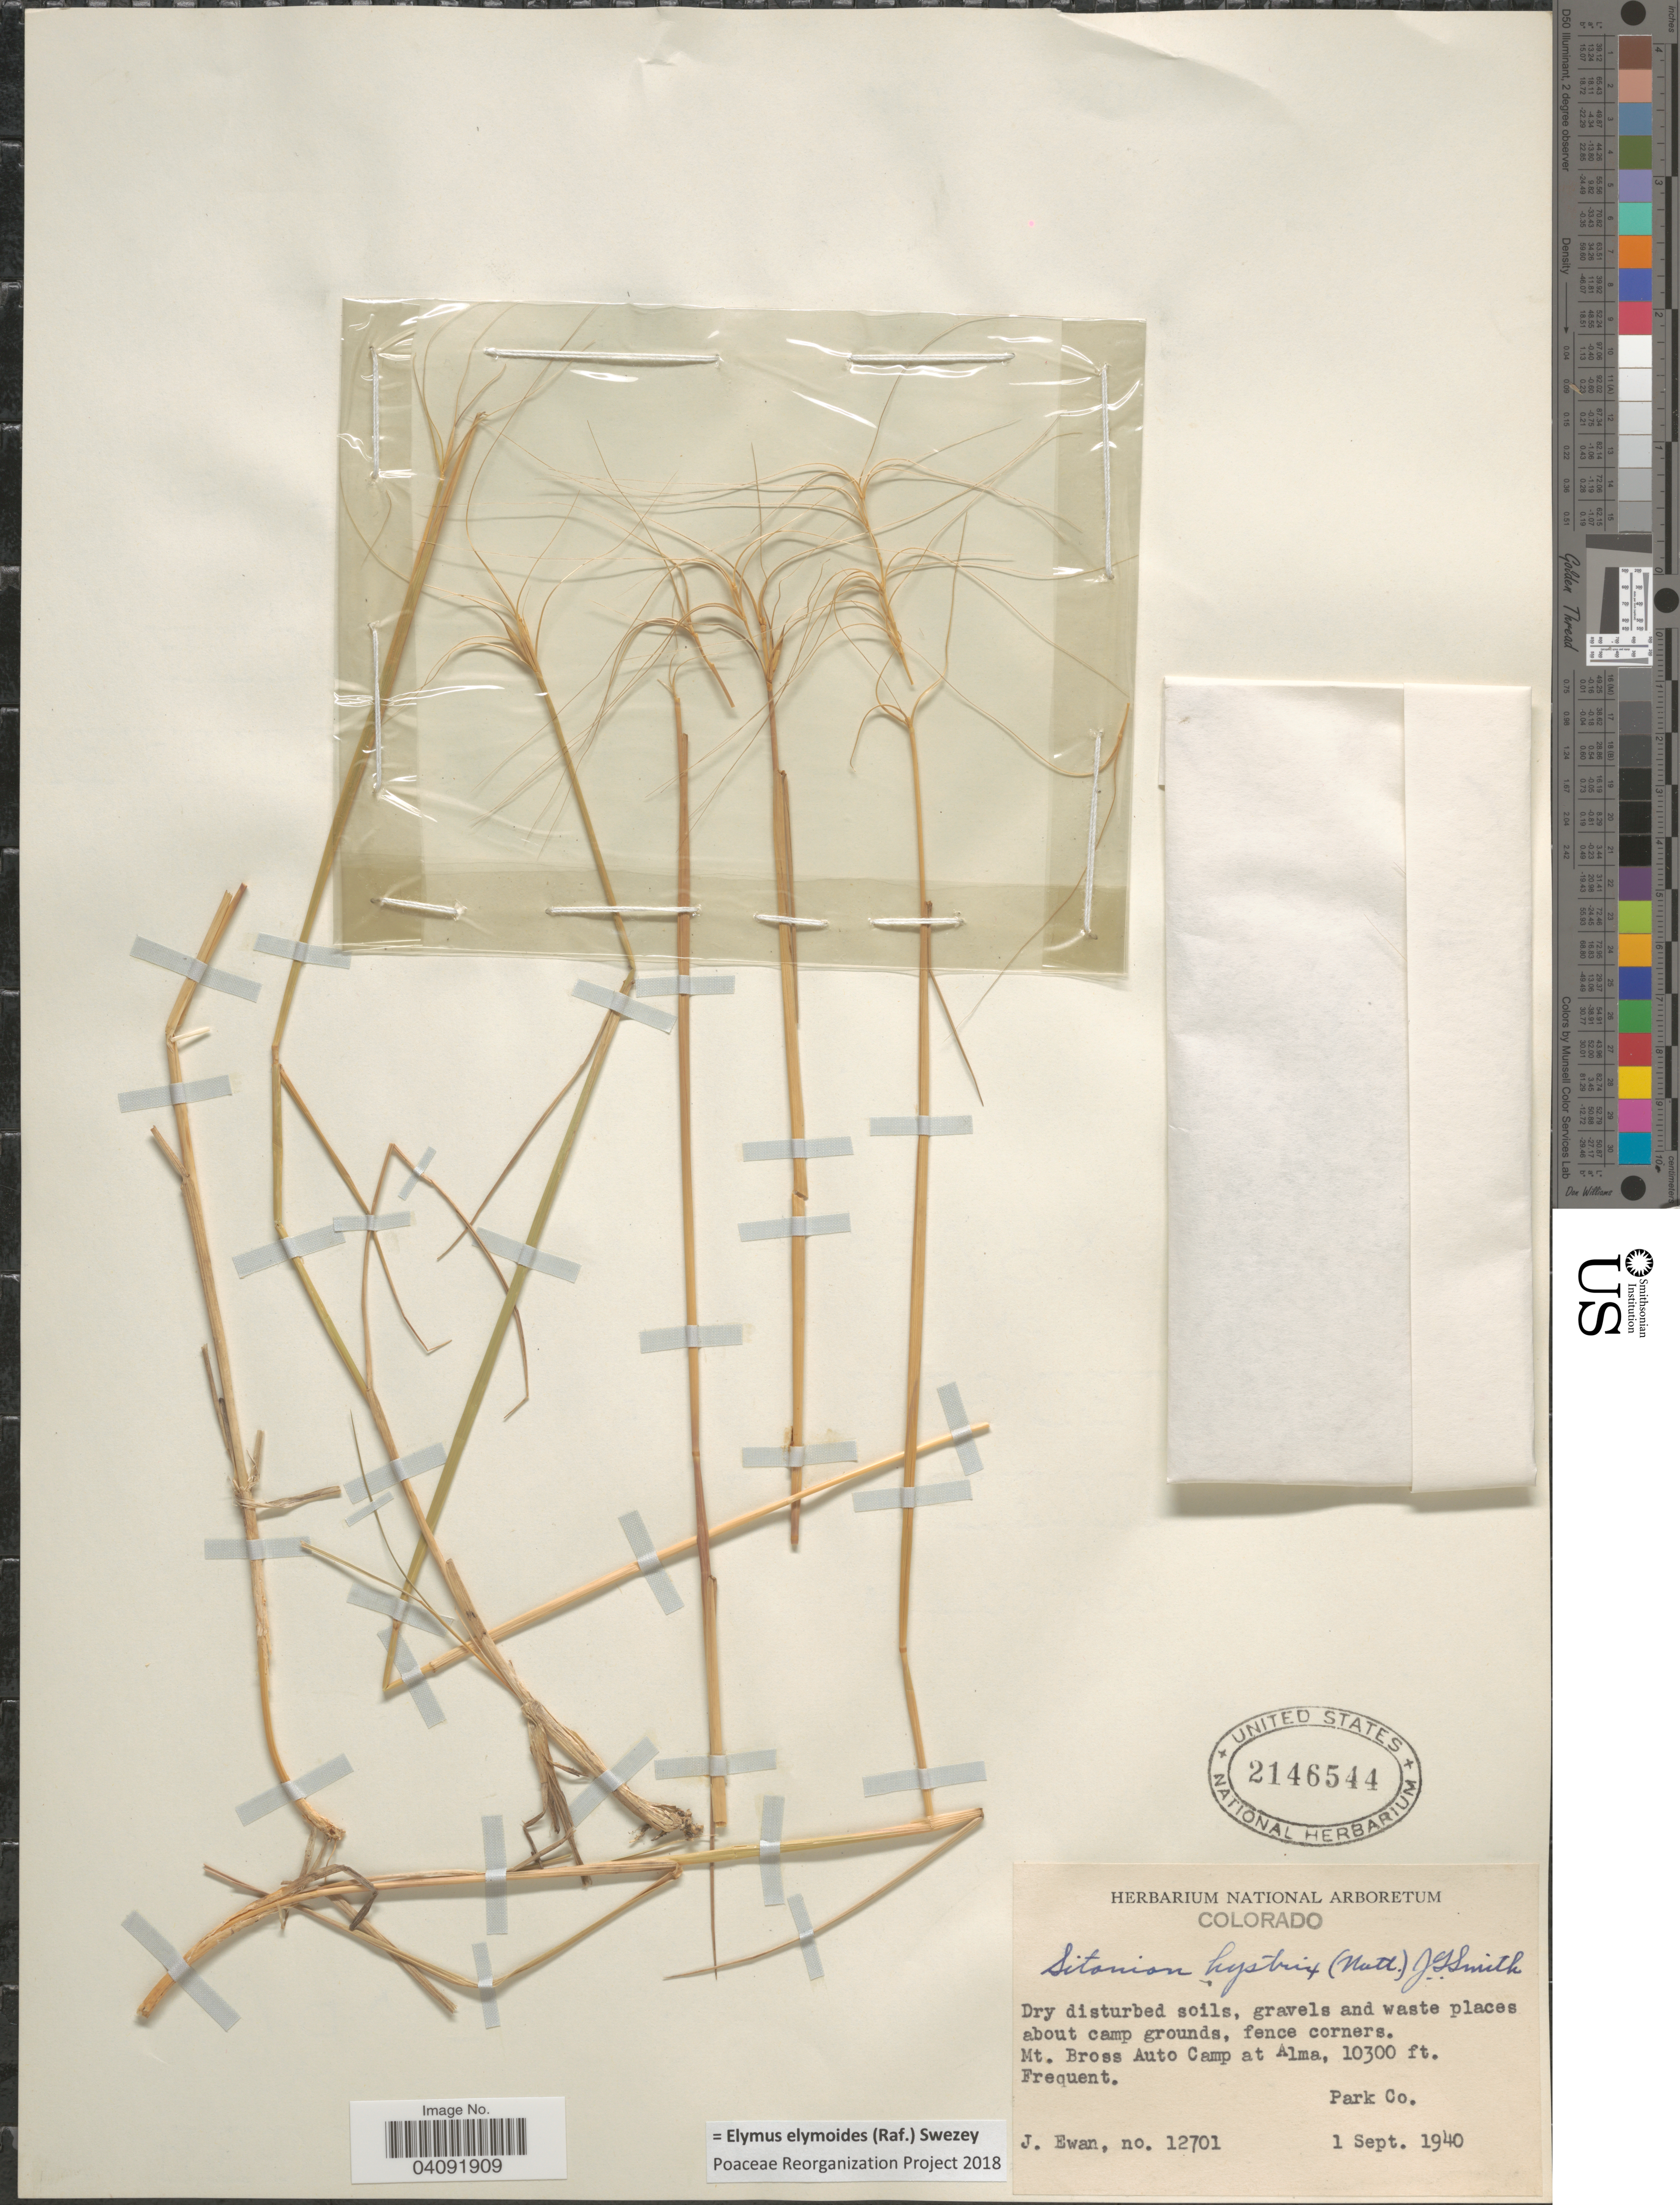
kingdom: Plantae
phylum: Tracheophyta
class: Liliopsida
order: Poales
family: Poaceae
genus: Elymus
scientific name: Elymus elymoides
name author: (Raf.) Swezey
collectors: J. A. Ewan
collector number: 12701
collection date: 1940-09-01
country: United States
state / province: Colorado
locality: Dry disturbed soils, gravels and waste places about camp grounds, fence corners. Mt. Bross Auto Camp at Alma, Frequent. Park Co.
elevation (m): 3139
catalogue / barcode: US 2146544